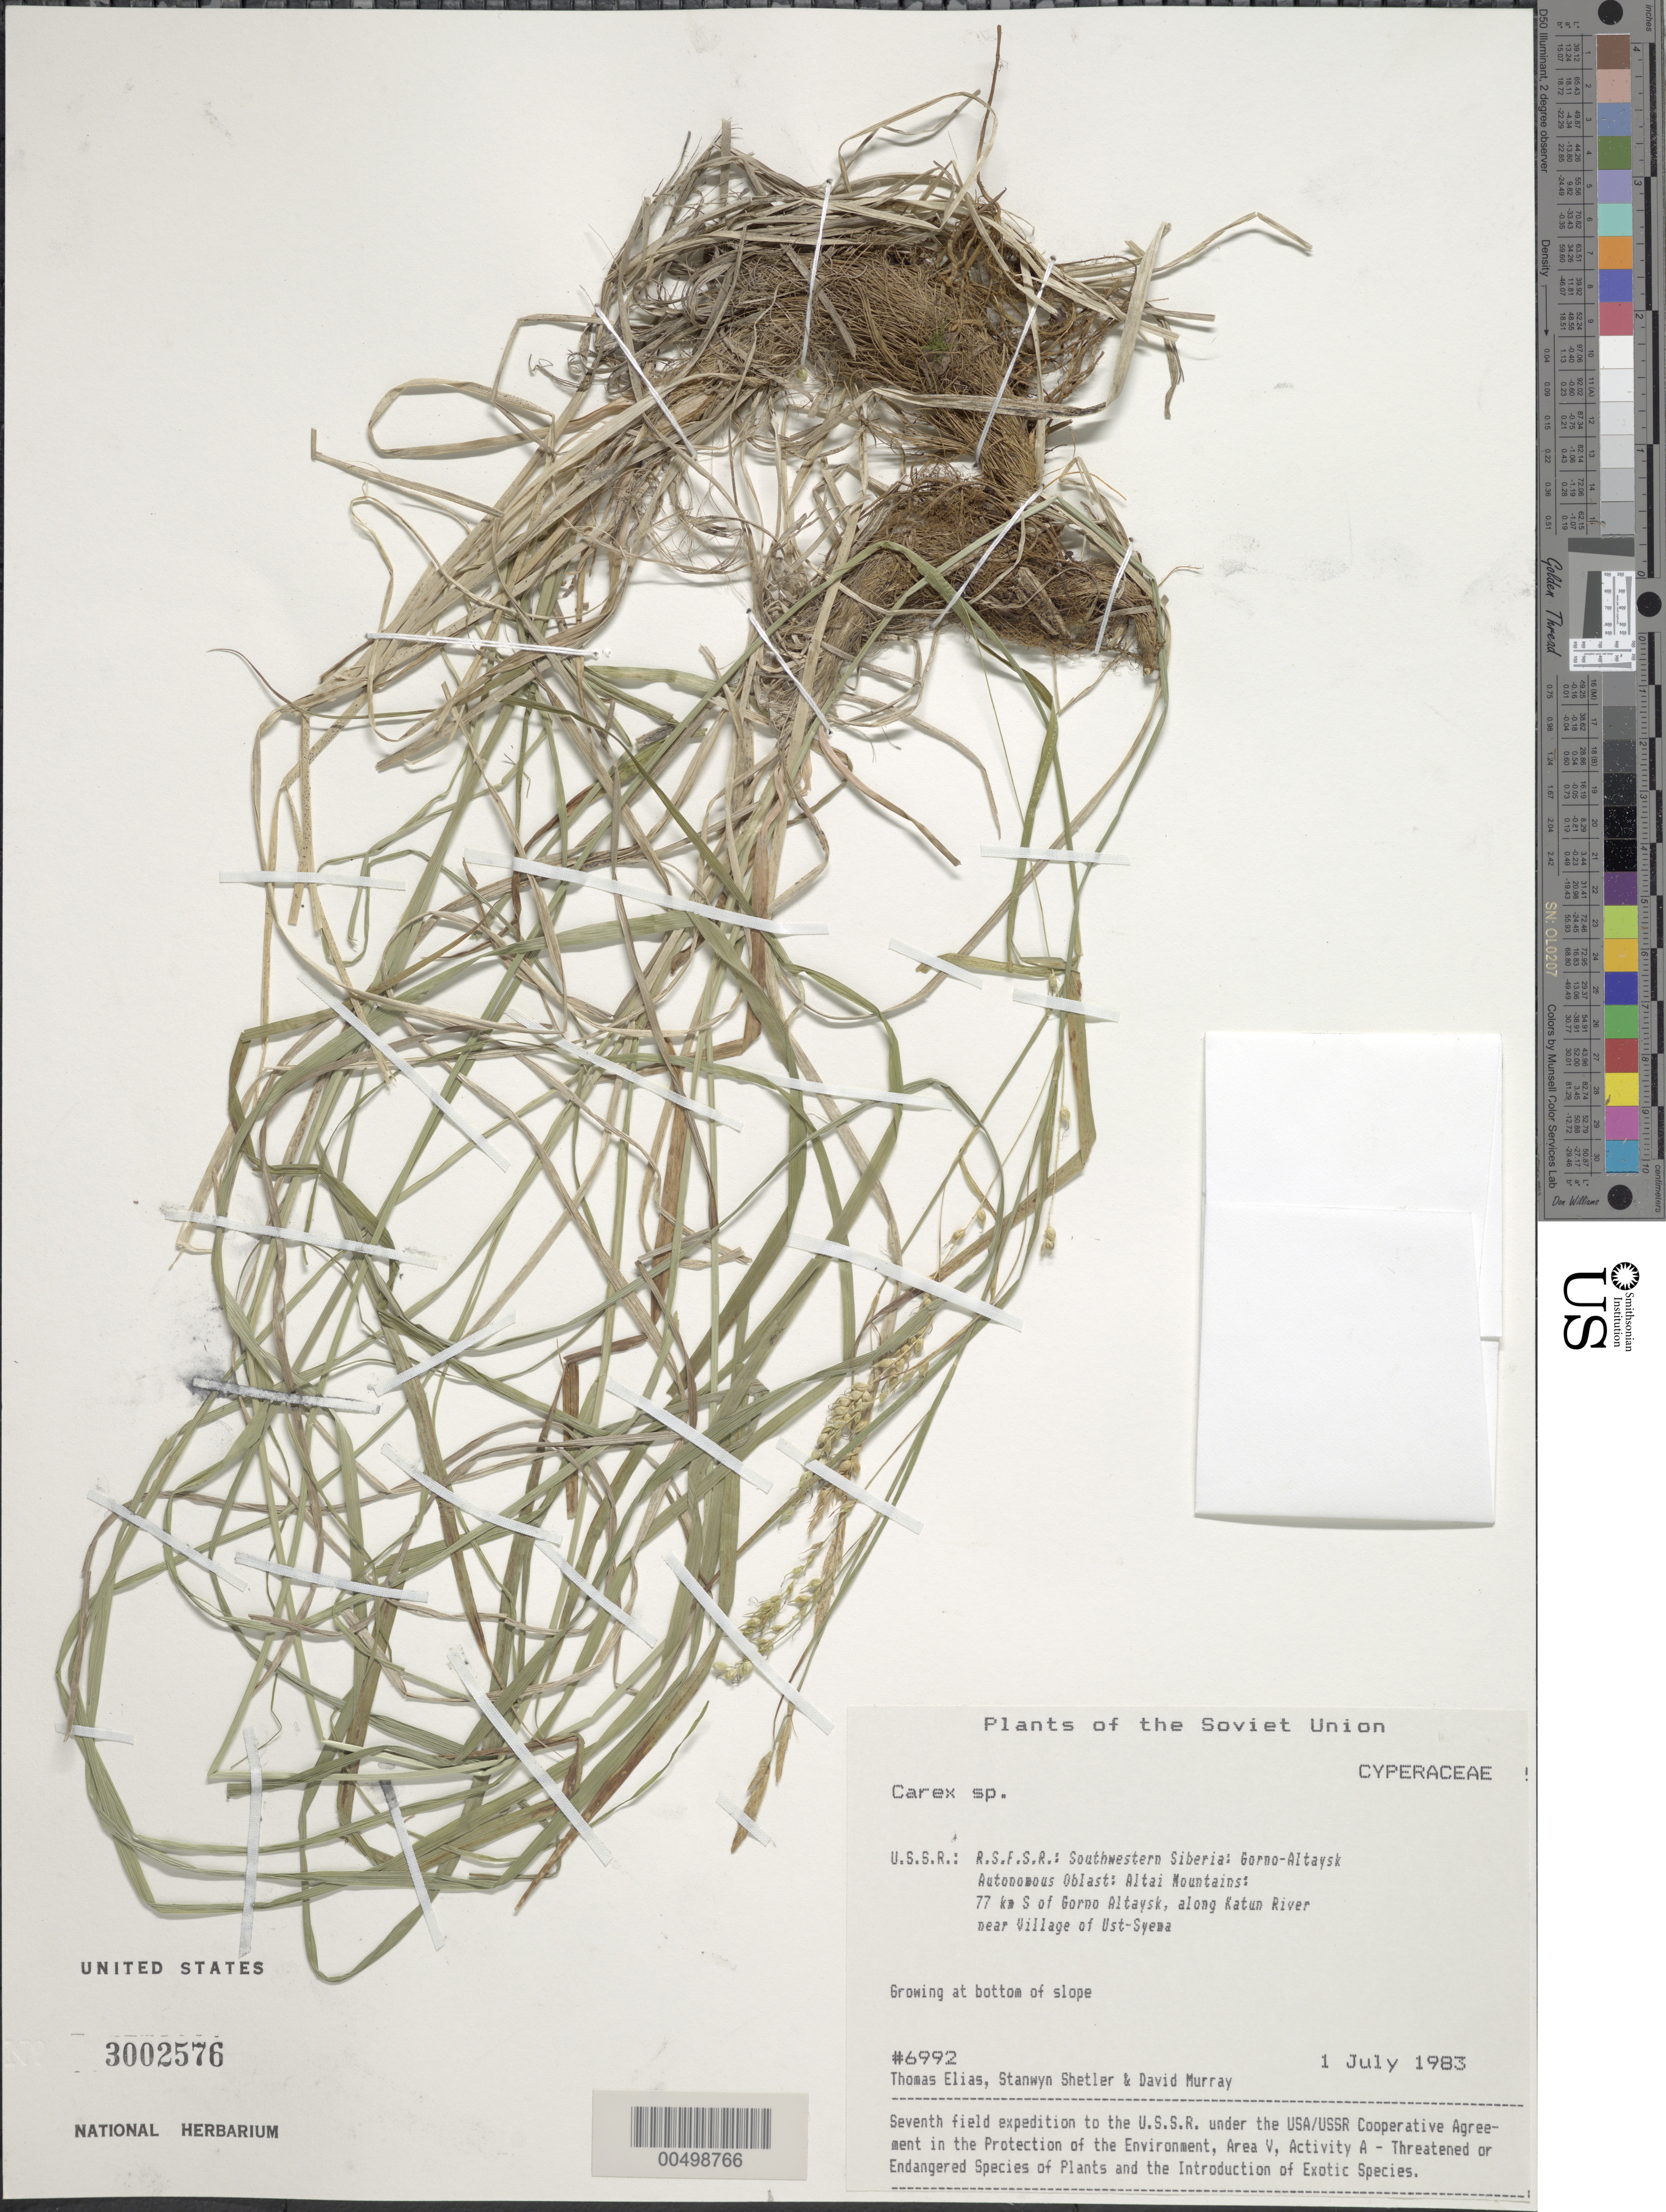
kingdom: Plantae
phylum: Tracheophyta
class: Liliopsida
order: Poales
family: Cyperaceae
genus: Carex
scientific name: Carex sp.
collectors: T. Elias, S. Shetler & D. F. Murray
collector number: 6992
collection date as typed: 01 Jul 1983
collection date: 1983-07-01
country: Russian Federation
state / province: Altai Republic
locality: Altai Mountains, 77 km S of Gorno-Altaysk, along Katun River near Village of Ust-Syema [Sema]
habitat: growing at bottom of slope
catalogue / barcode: US 3002576